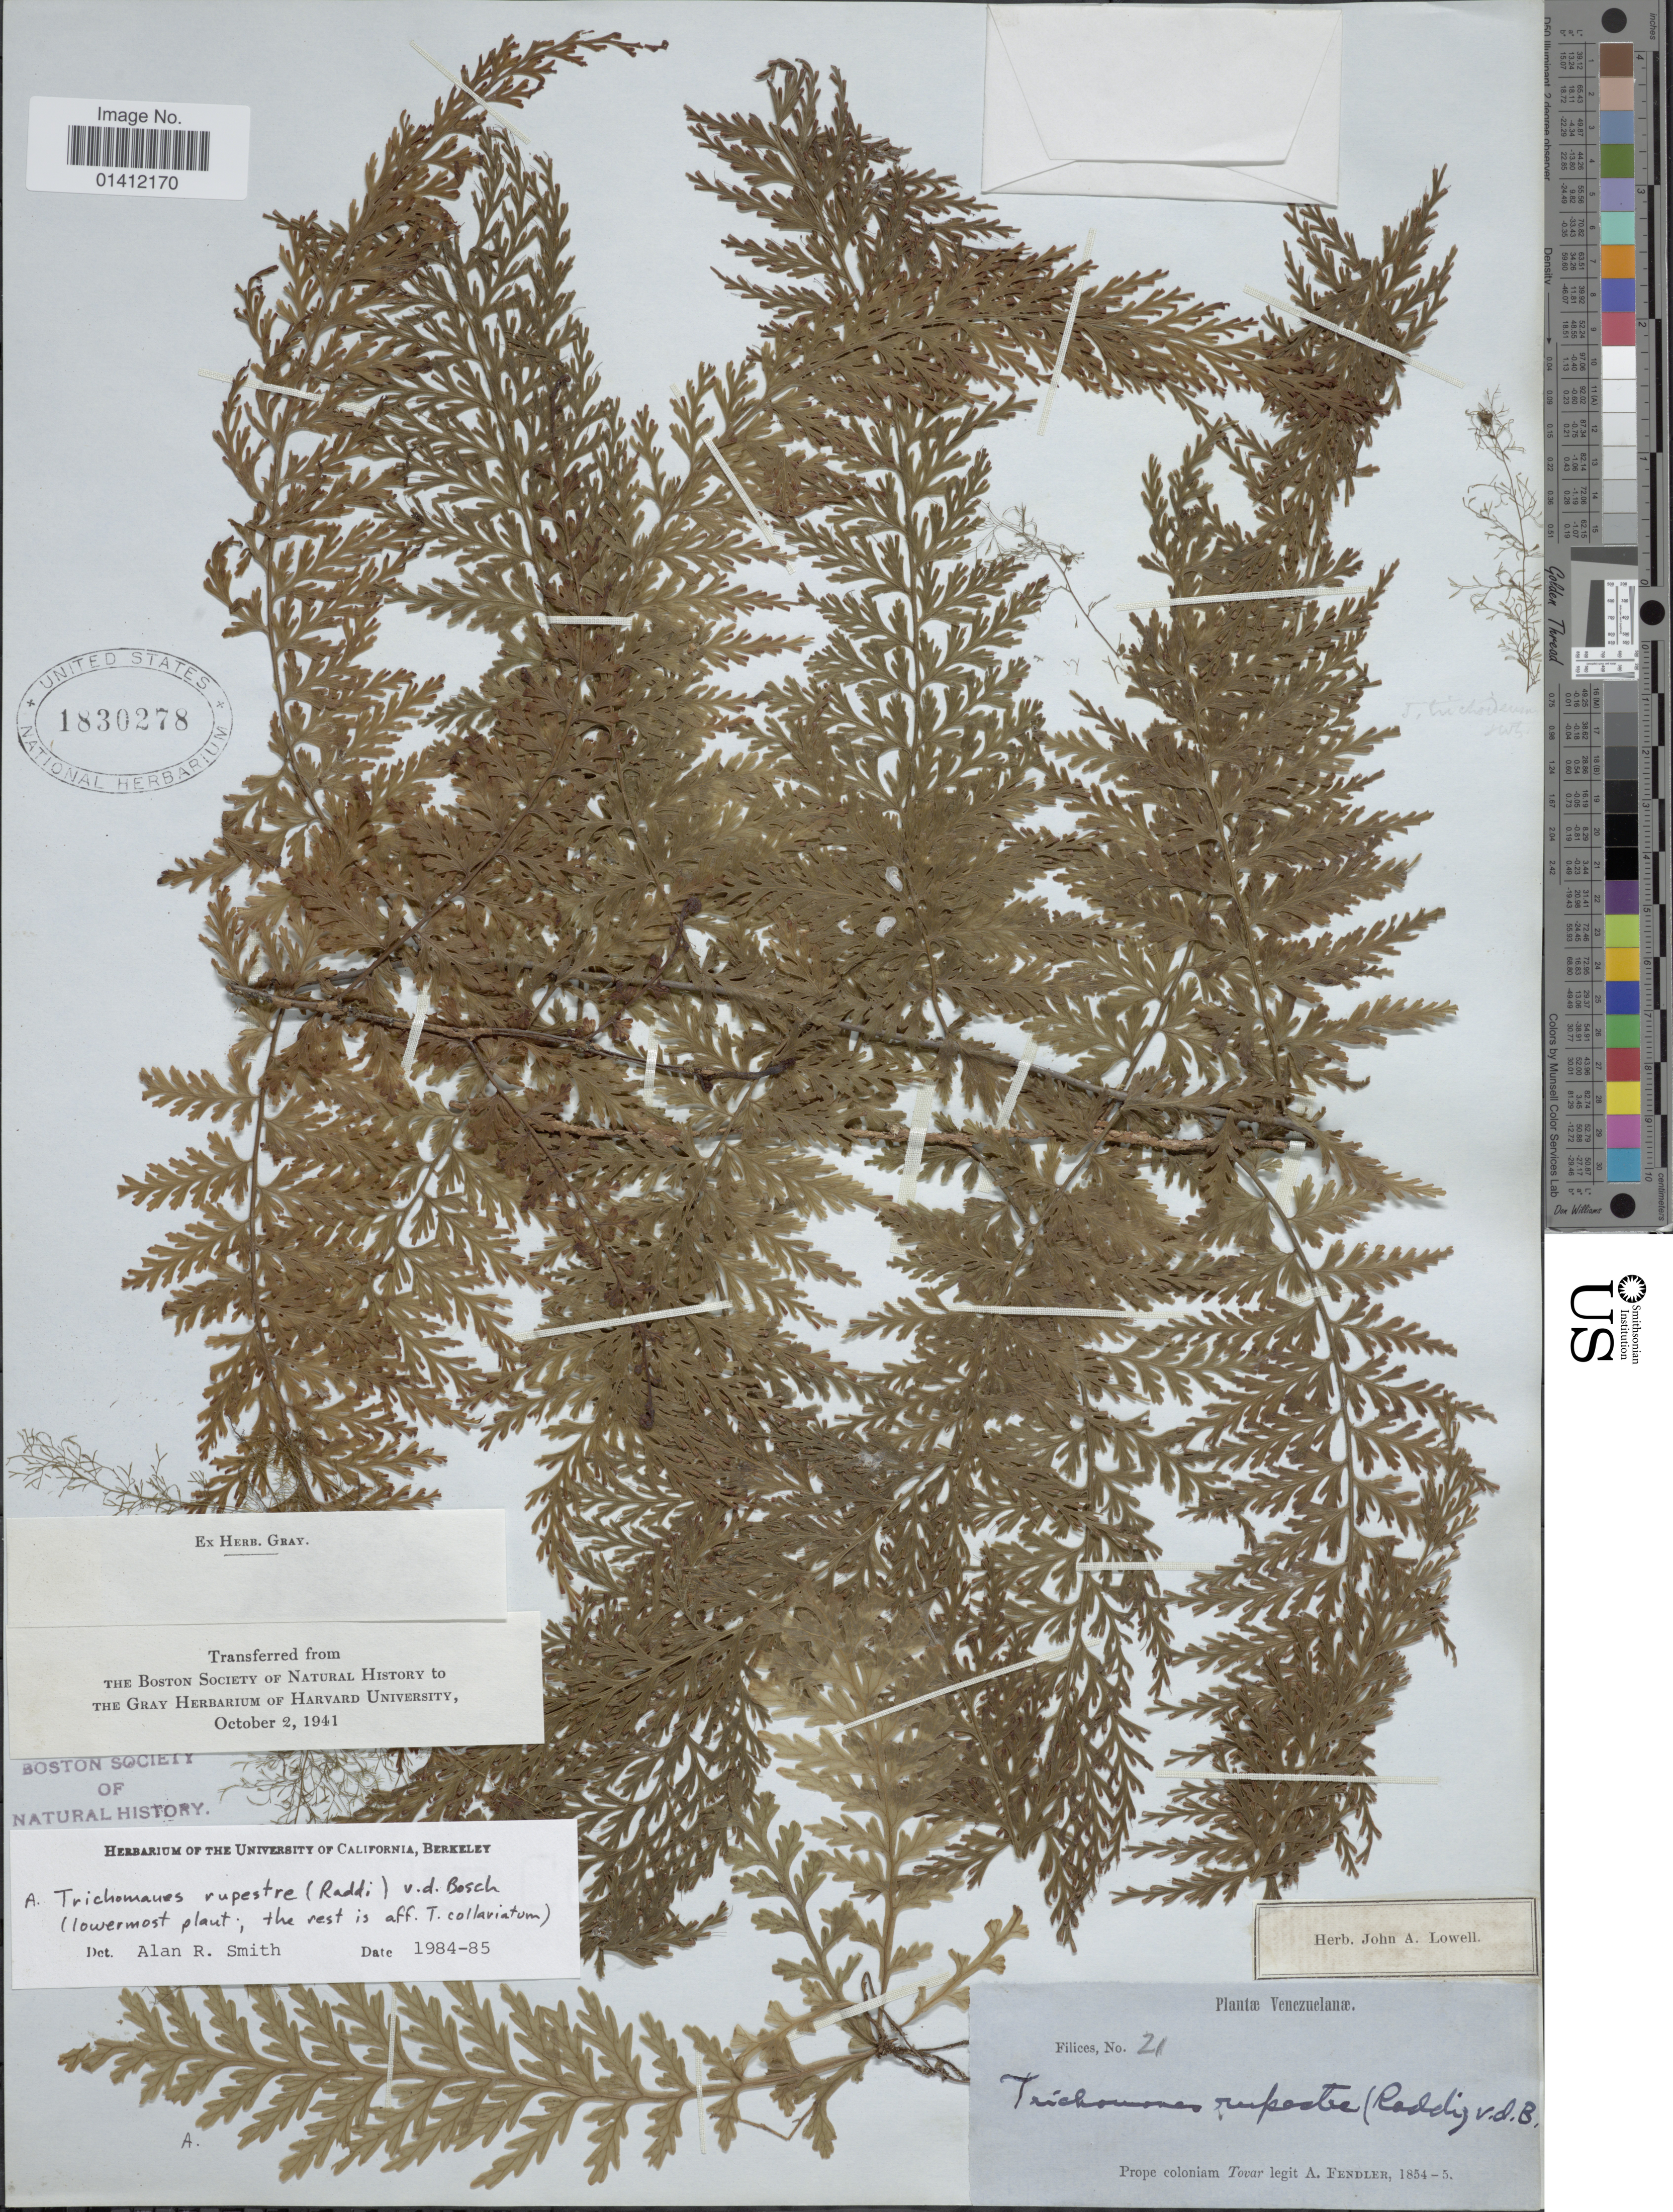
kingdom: Plantae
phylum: Tracheophyta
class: Polypodiopsida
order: Hymenophyllales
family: Hymenophyllaceae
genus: Vandenboschia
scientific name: Vandenboschia rupestris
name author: (Raddi) Ebihara & K. Iwats.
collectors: A. Fendler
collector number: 21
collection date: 1854-05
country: Venezuela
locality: Prope coloniam Tovar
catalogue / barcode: US 1830278